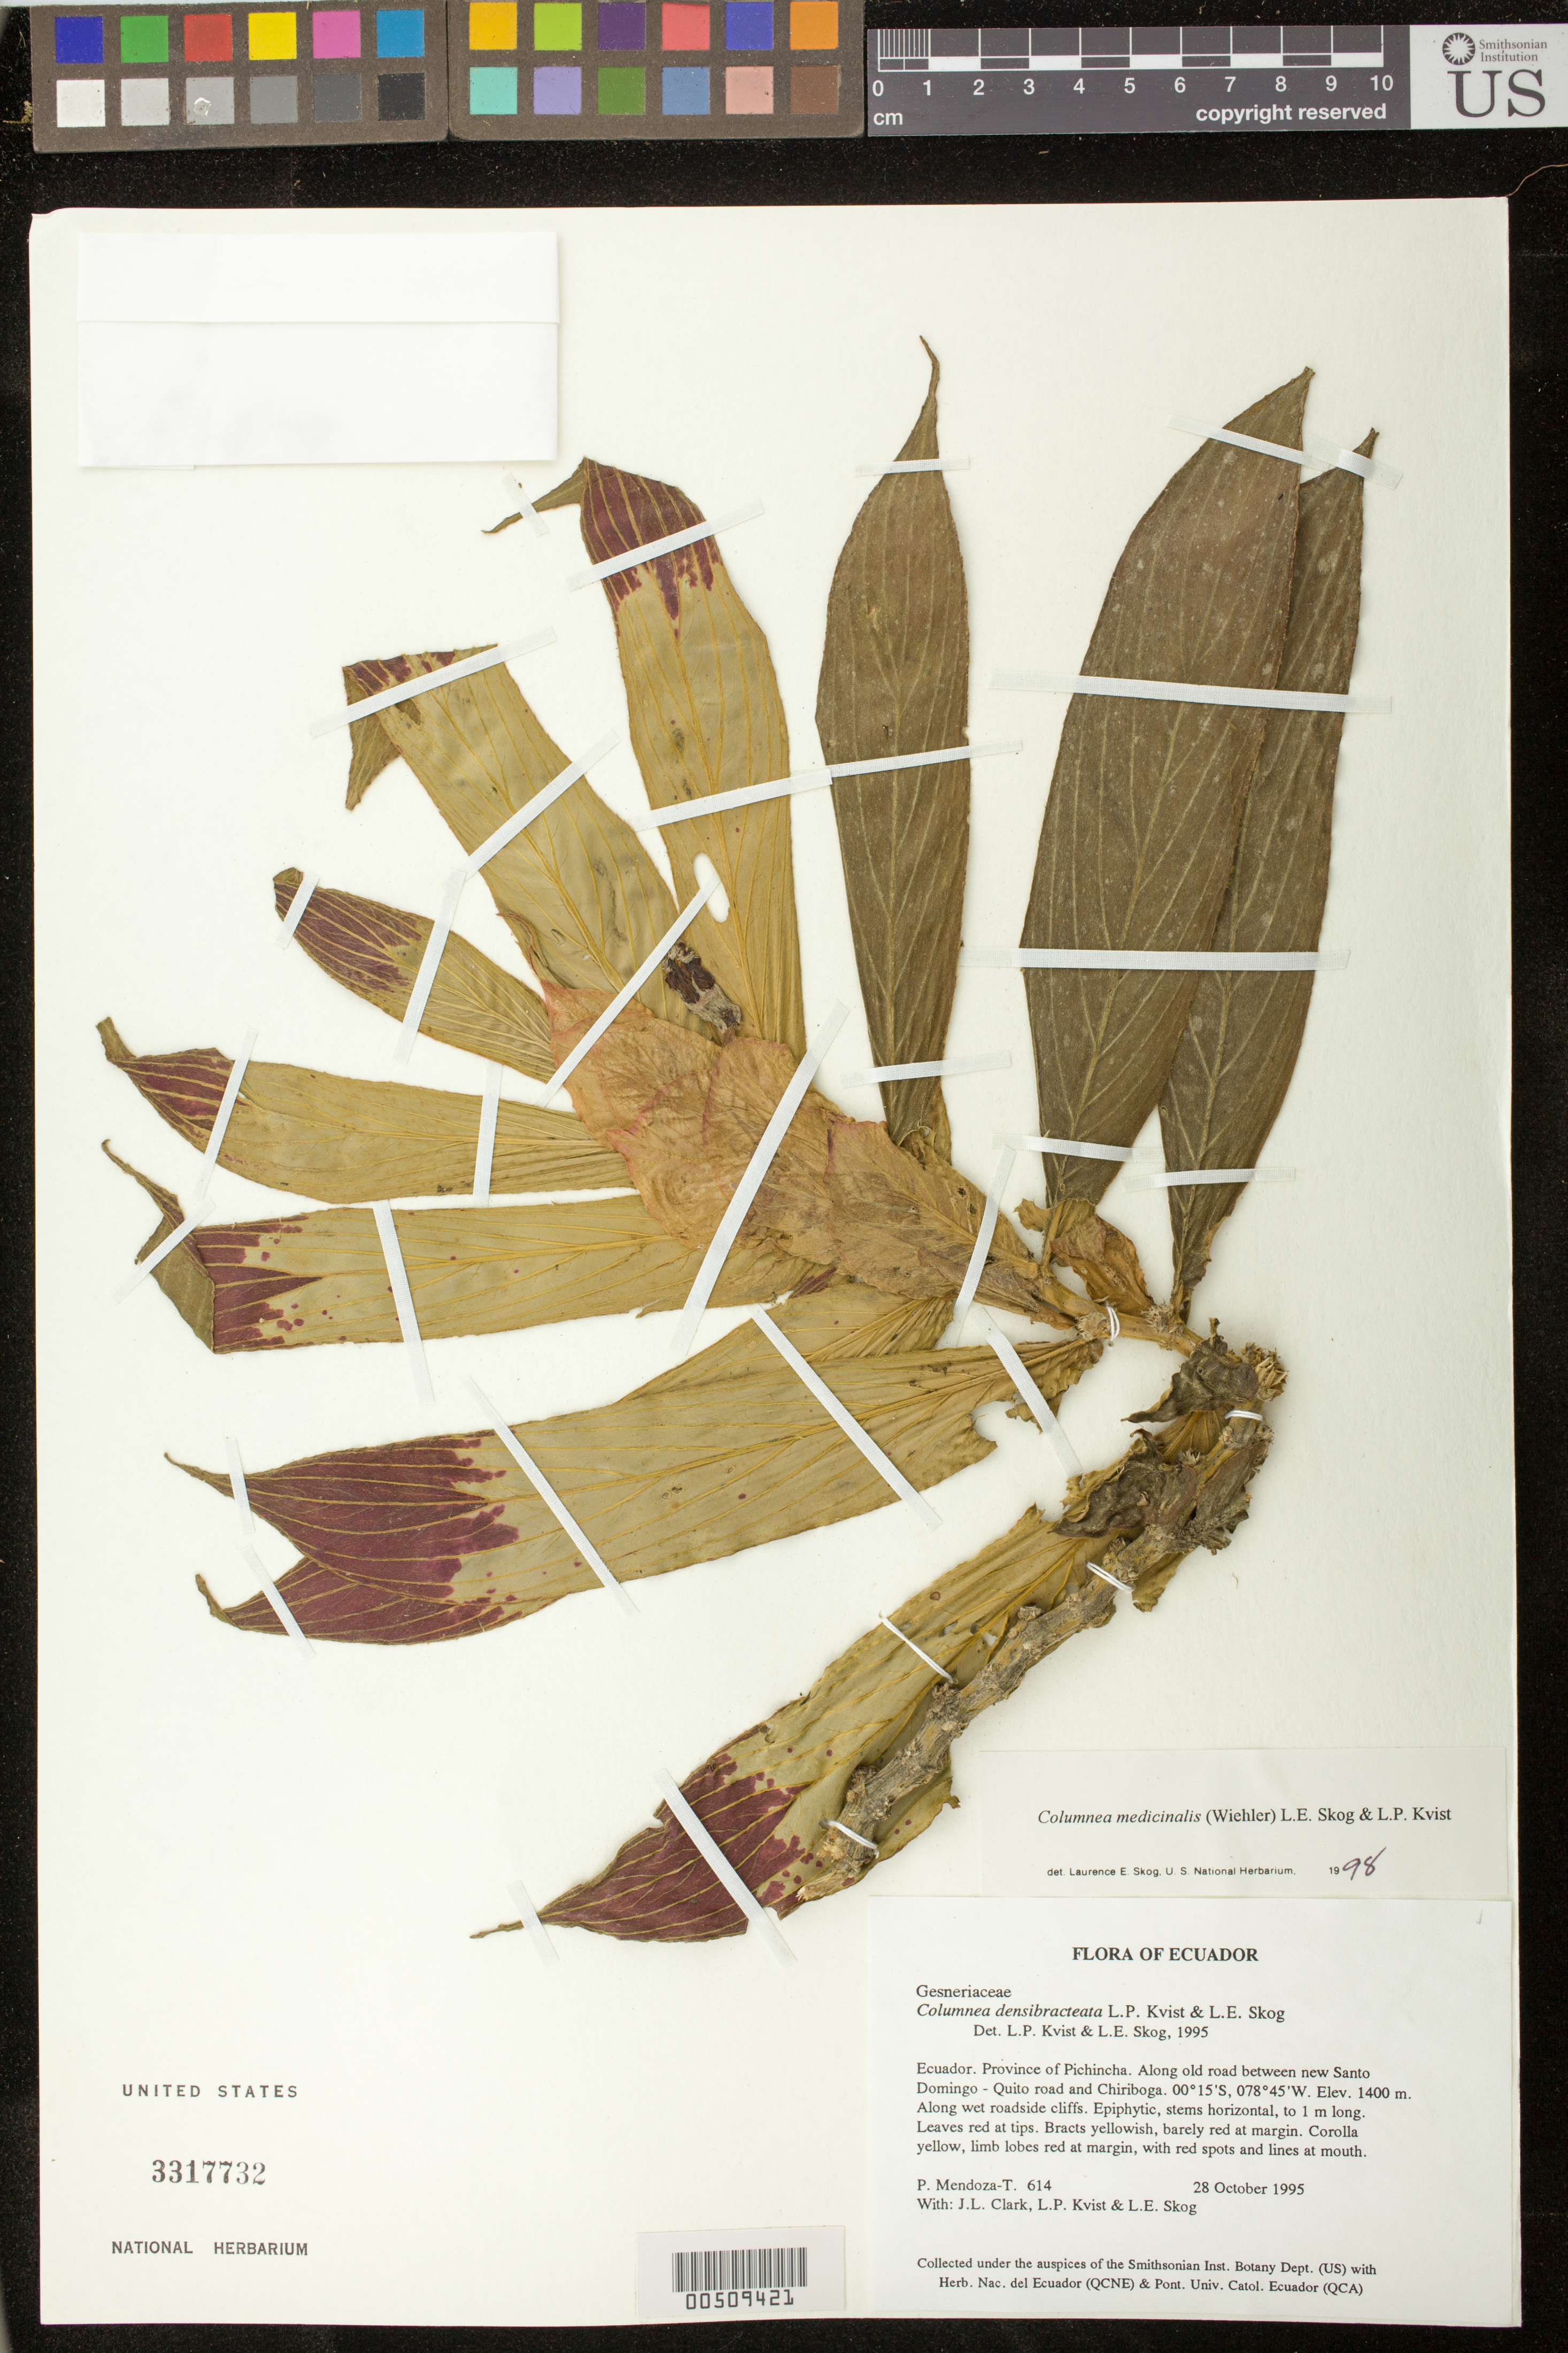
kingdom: Plantae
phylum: Tracheophyta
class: Magnoliopsida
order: Lamiales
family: Gesneriaceae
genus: Columnea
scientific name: Columnea medicinalis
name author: (Wiehler) L.E. Skog & L.P. Kvist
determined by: Skog, Laurence E.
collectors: P. Mendoza-T., J. L. Clark, L. P. Kvist & L. E. Skog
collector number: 614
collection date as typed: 28 Oct 1995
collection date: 1995-10-28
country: Ecuador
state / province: Pichincha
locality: Along old road between new Santo Domingo - Quito road and Chiriboga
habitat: Along wet roadside cliffs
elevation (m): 1400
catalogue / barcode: US 3317732